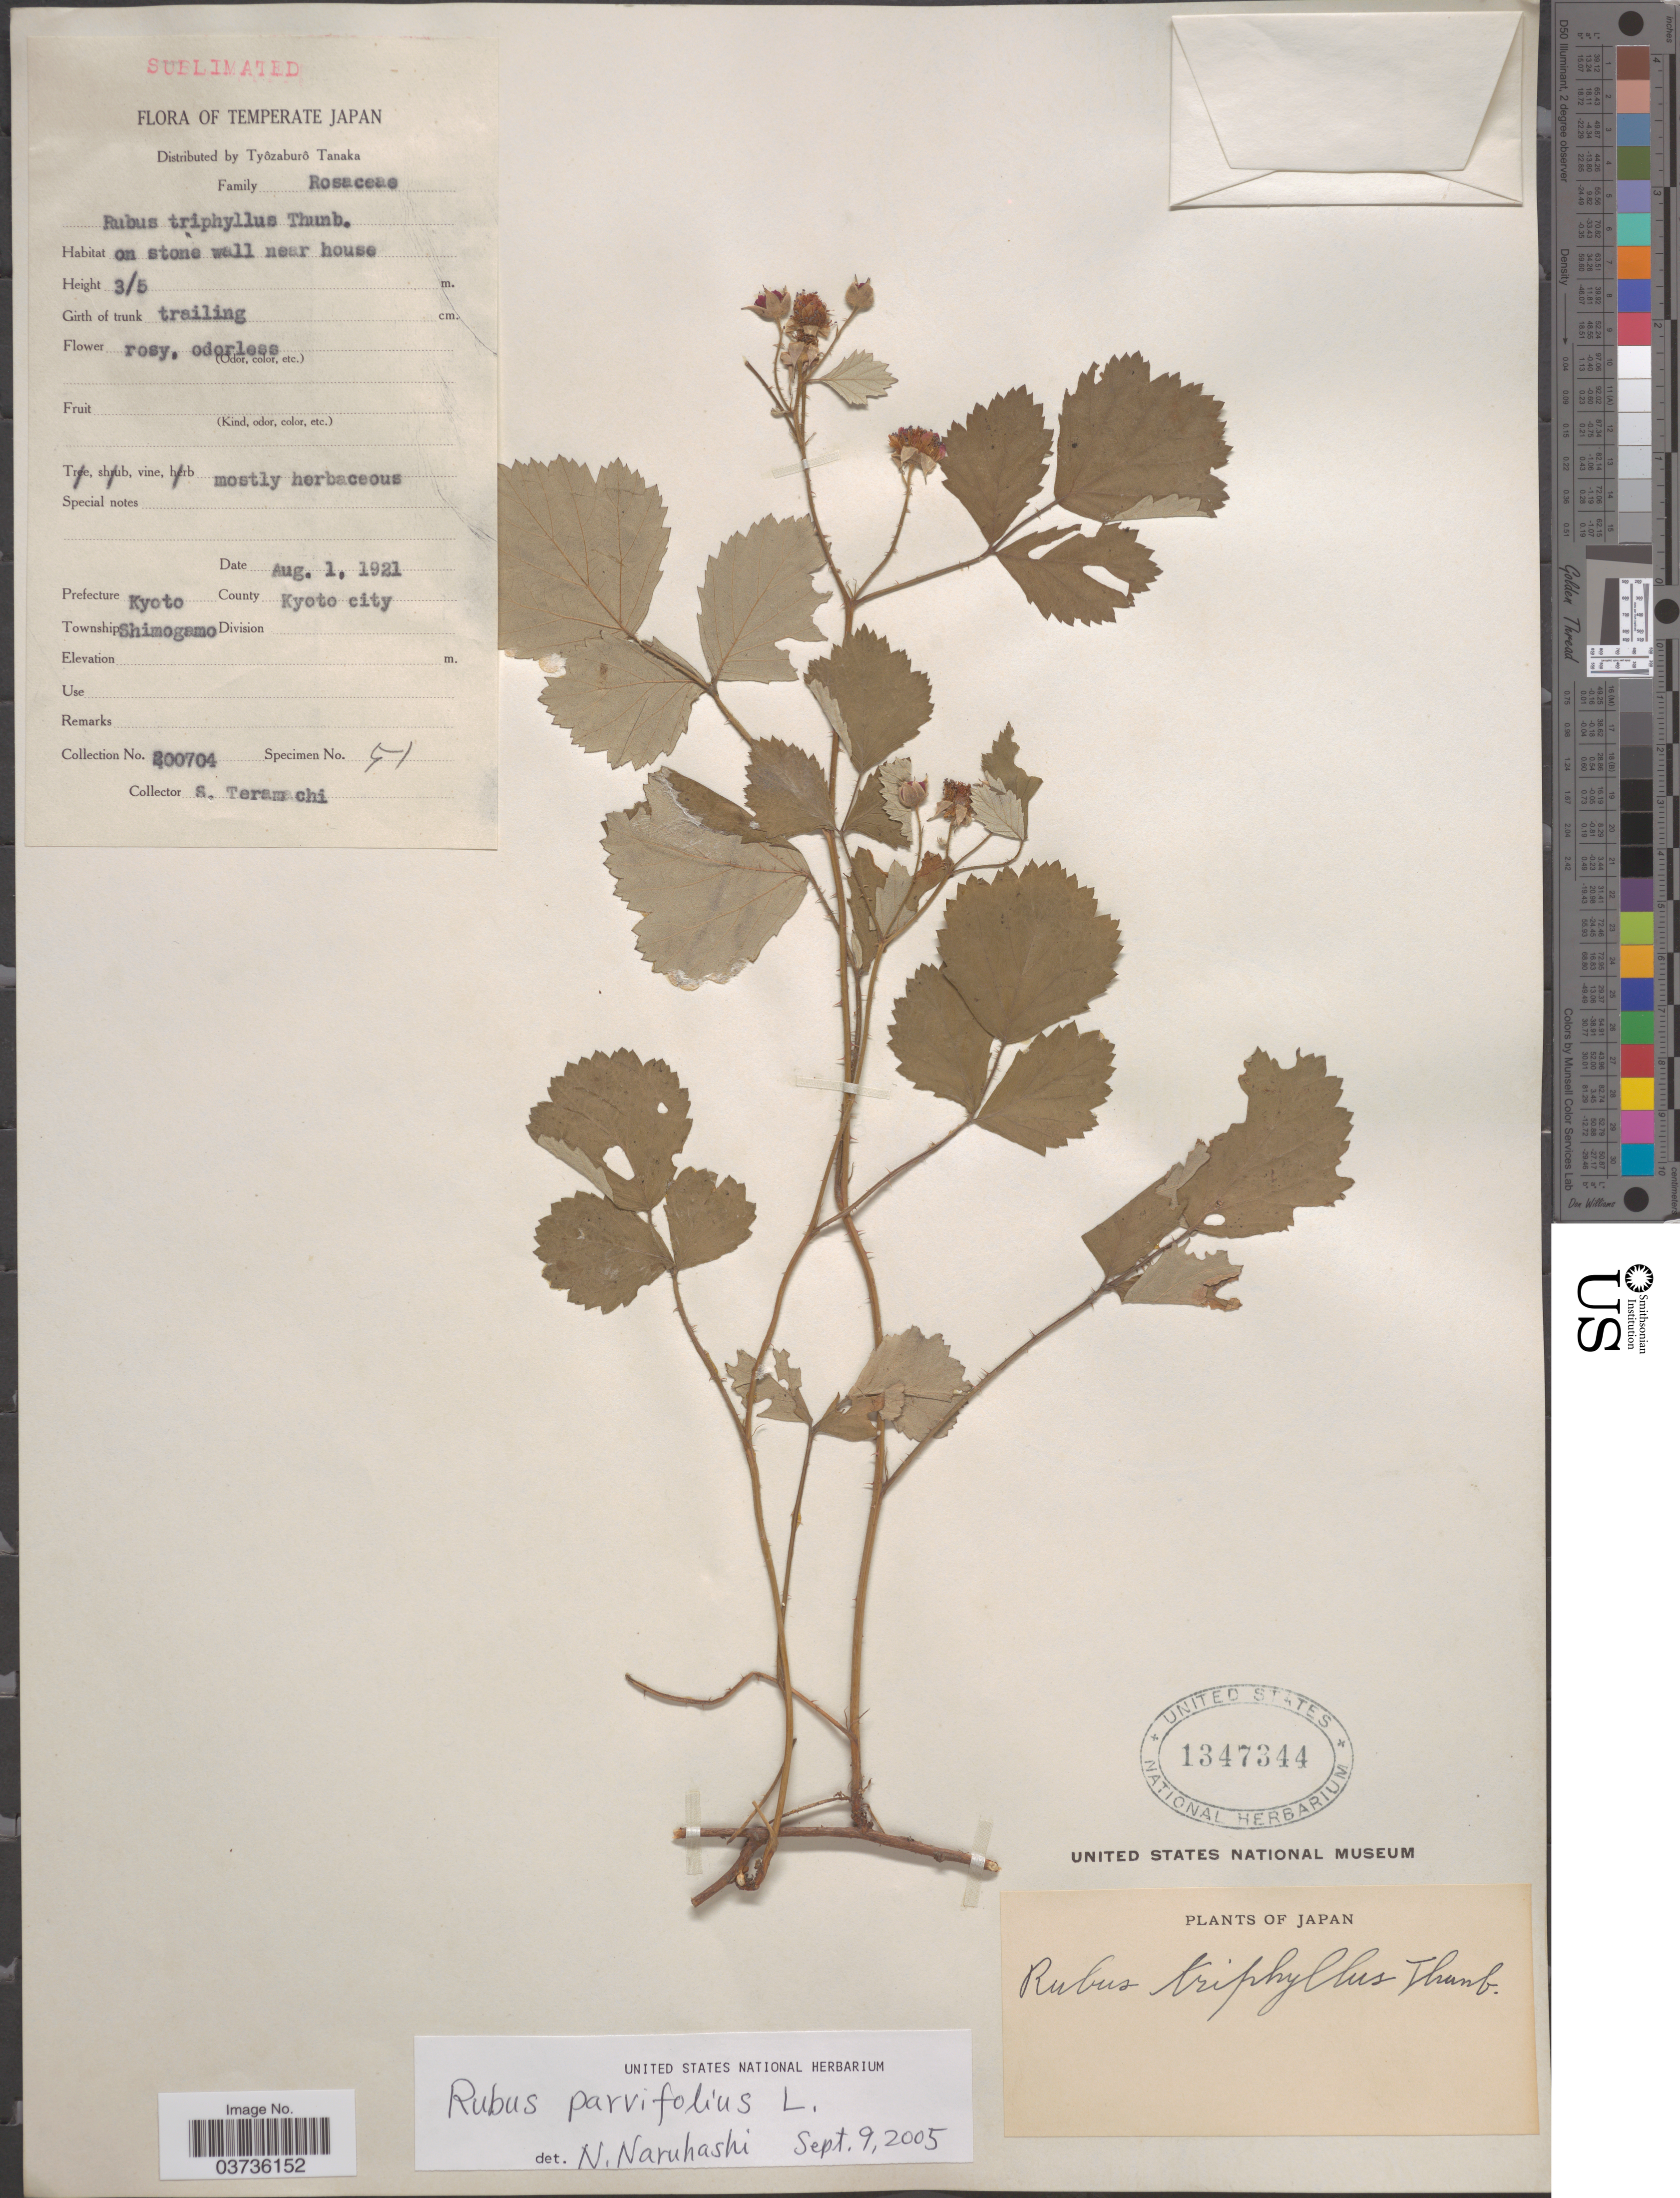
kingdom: Plantae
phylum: Tracheophyta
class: Magnoliopsida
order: Rosales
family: Rosaceae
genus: Rubus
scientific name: Rubus parvifolius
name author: L.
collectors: A. Teramachi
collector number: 200704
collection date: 1921-08-01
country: Japan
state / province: Kyoto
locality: Prefecture Kyoto, County Kyoto city. Township Shimogamo.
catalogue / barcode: US 1347344